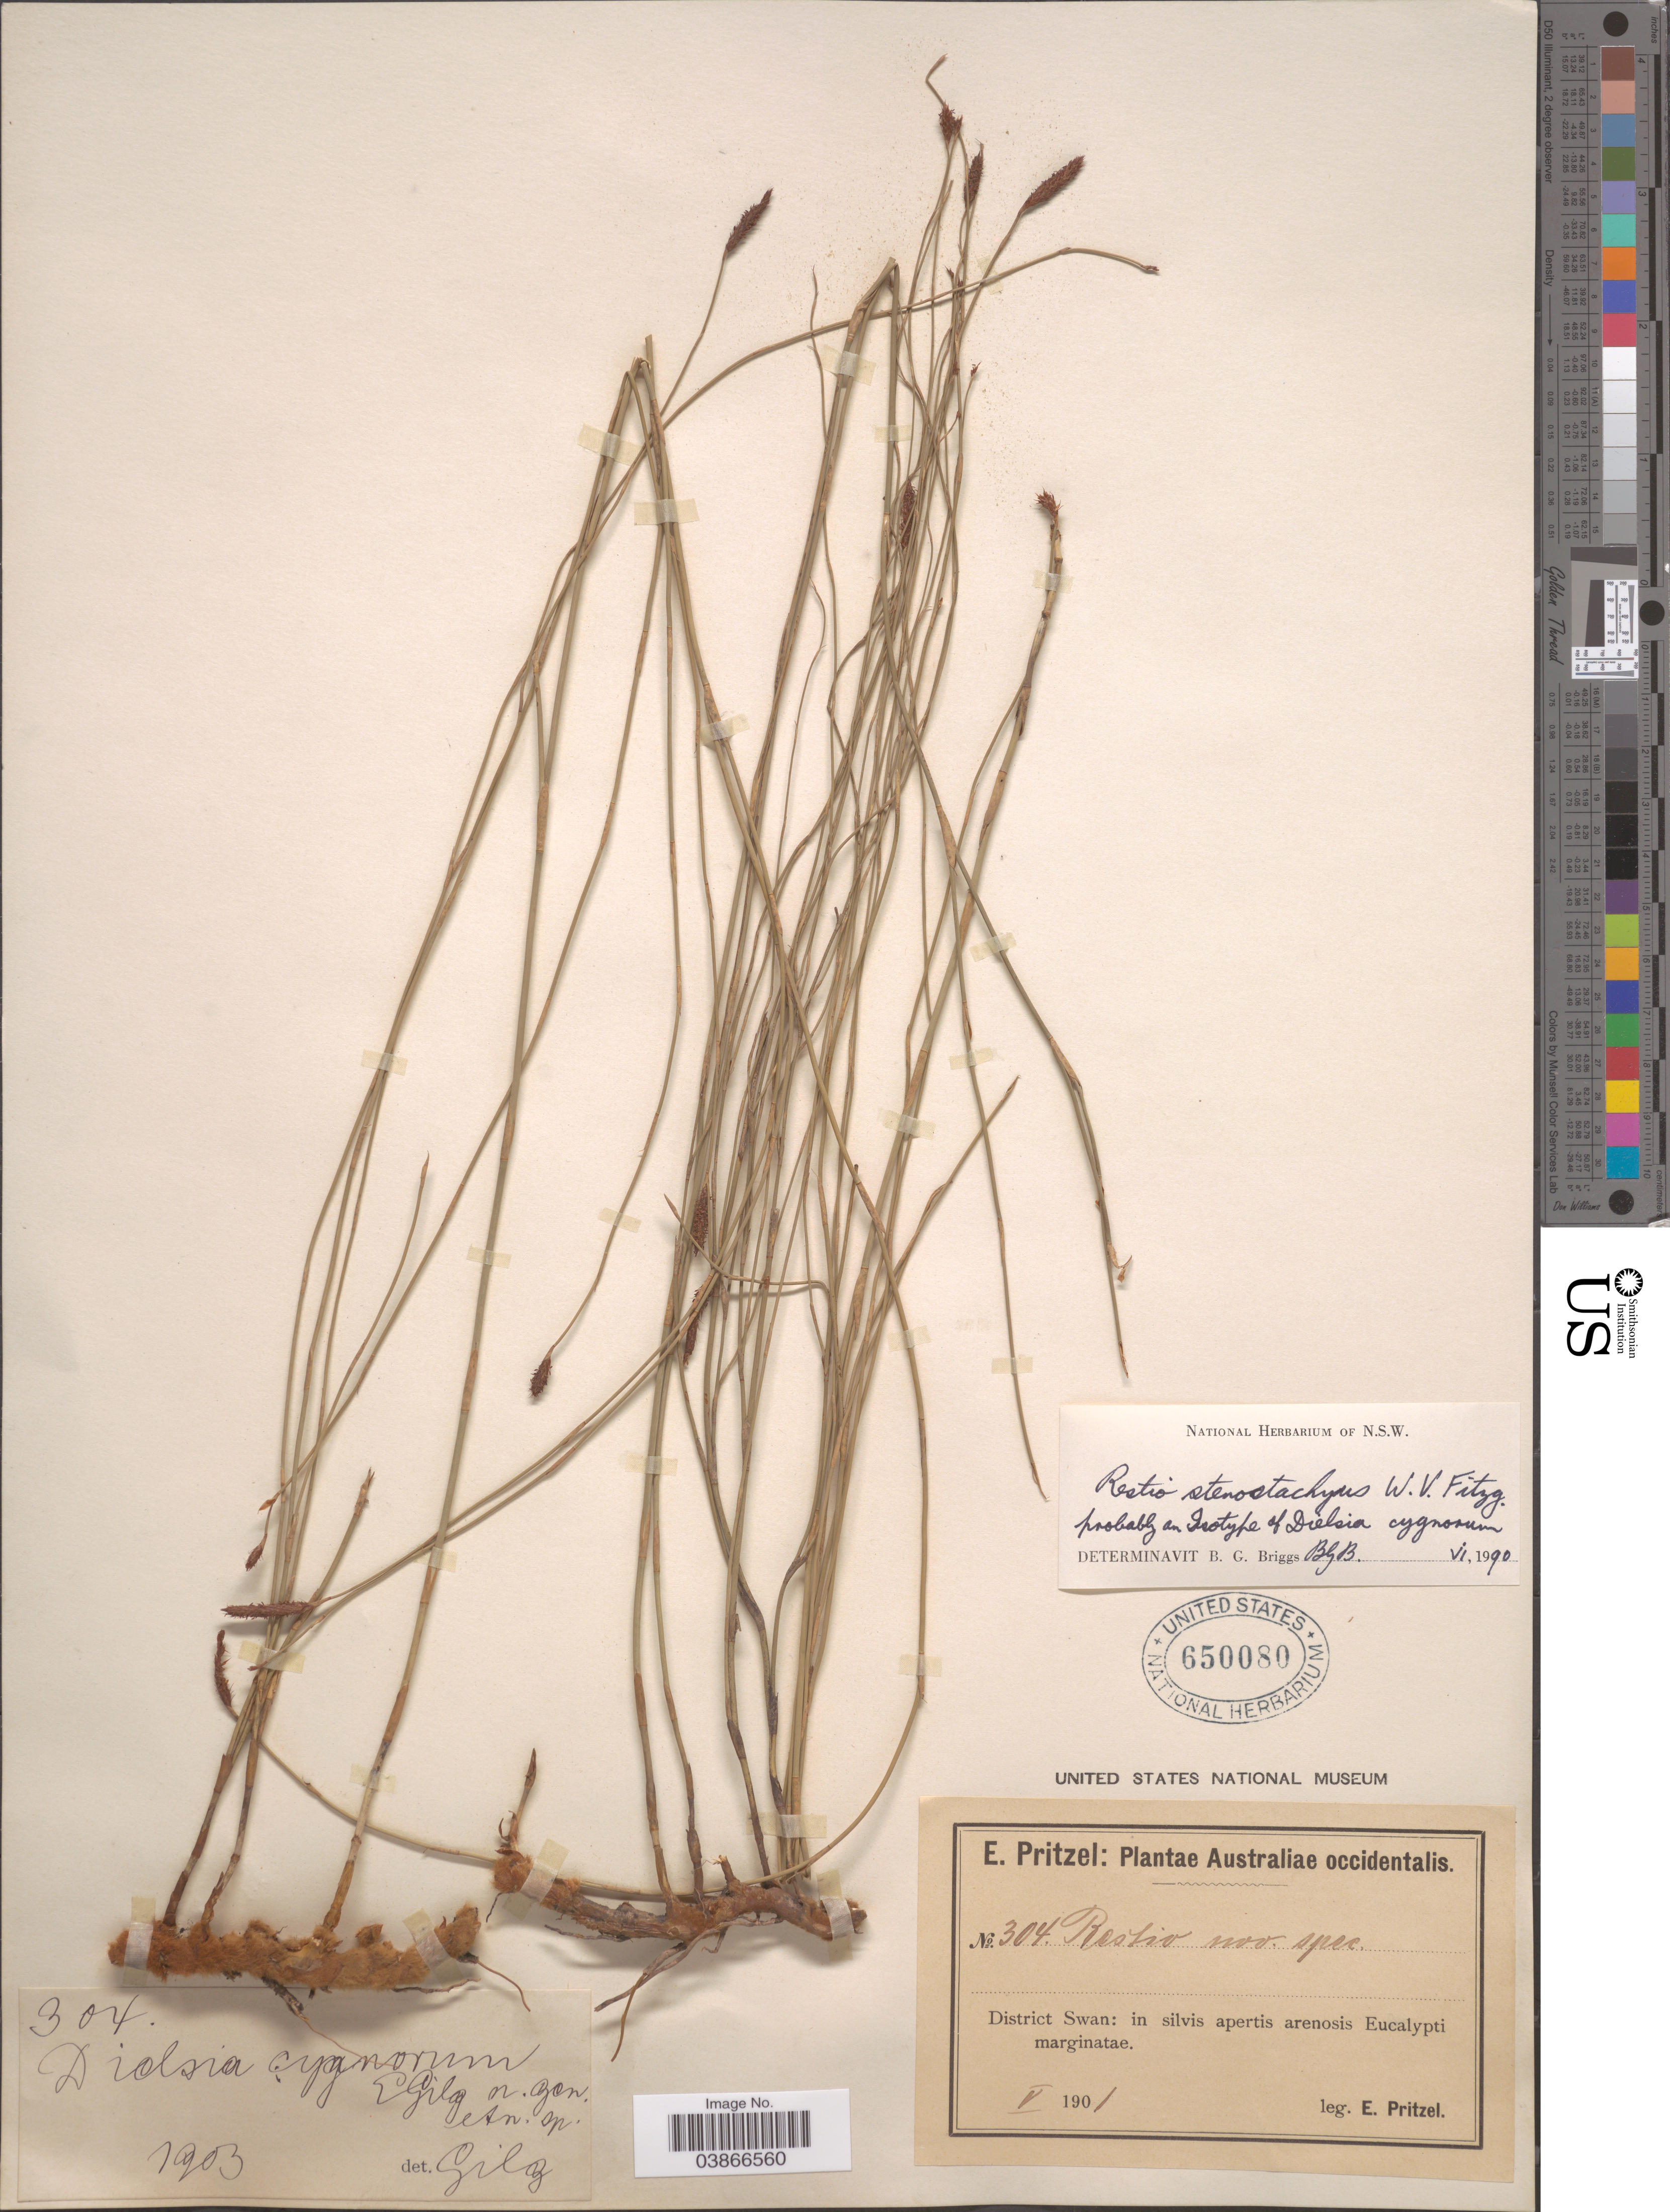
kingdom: Plantae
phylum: Tracheophyta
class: Liliopsida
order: Poales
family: Restionaceae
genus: Dielsia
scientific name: Dielsia cygnorum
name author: Gilg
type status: Syntype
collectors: E. G. Pritzel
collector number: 304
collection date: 1901-05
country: Australia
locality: Australiae occidentallis. District Swan: in silvis apertis arenosis Eucalypti marginatae.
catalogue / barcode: US 650080